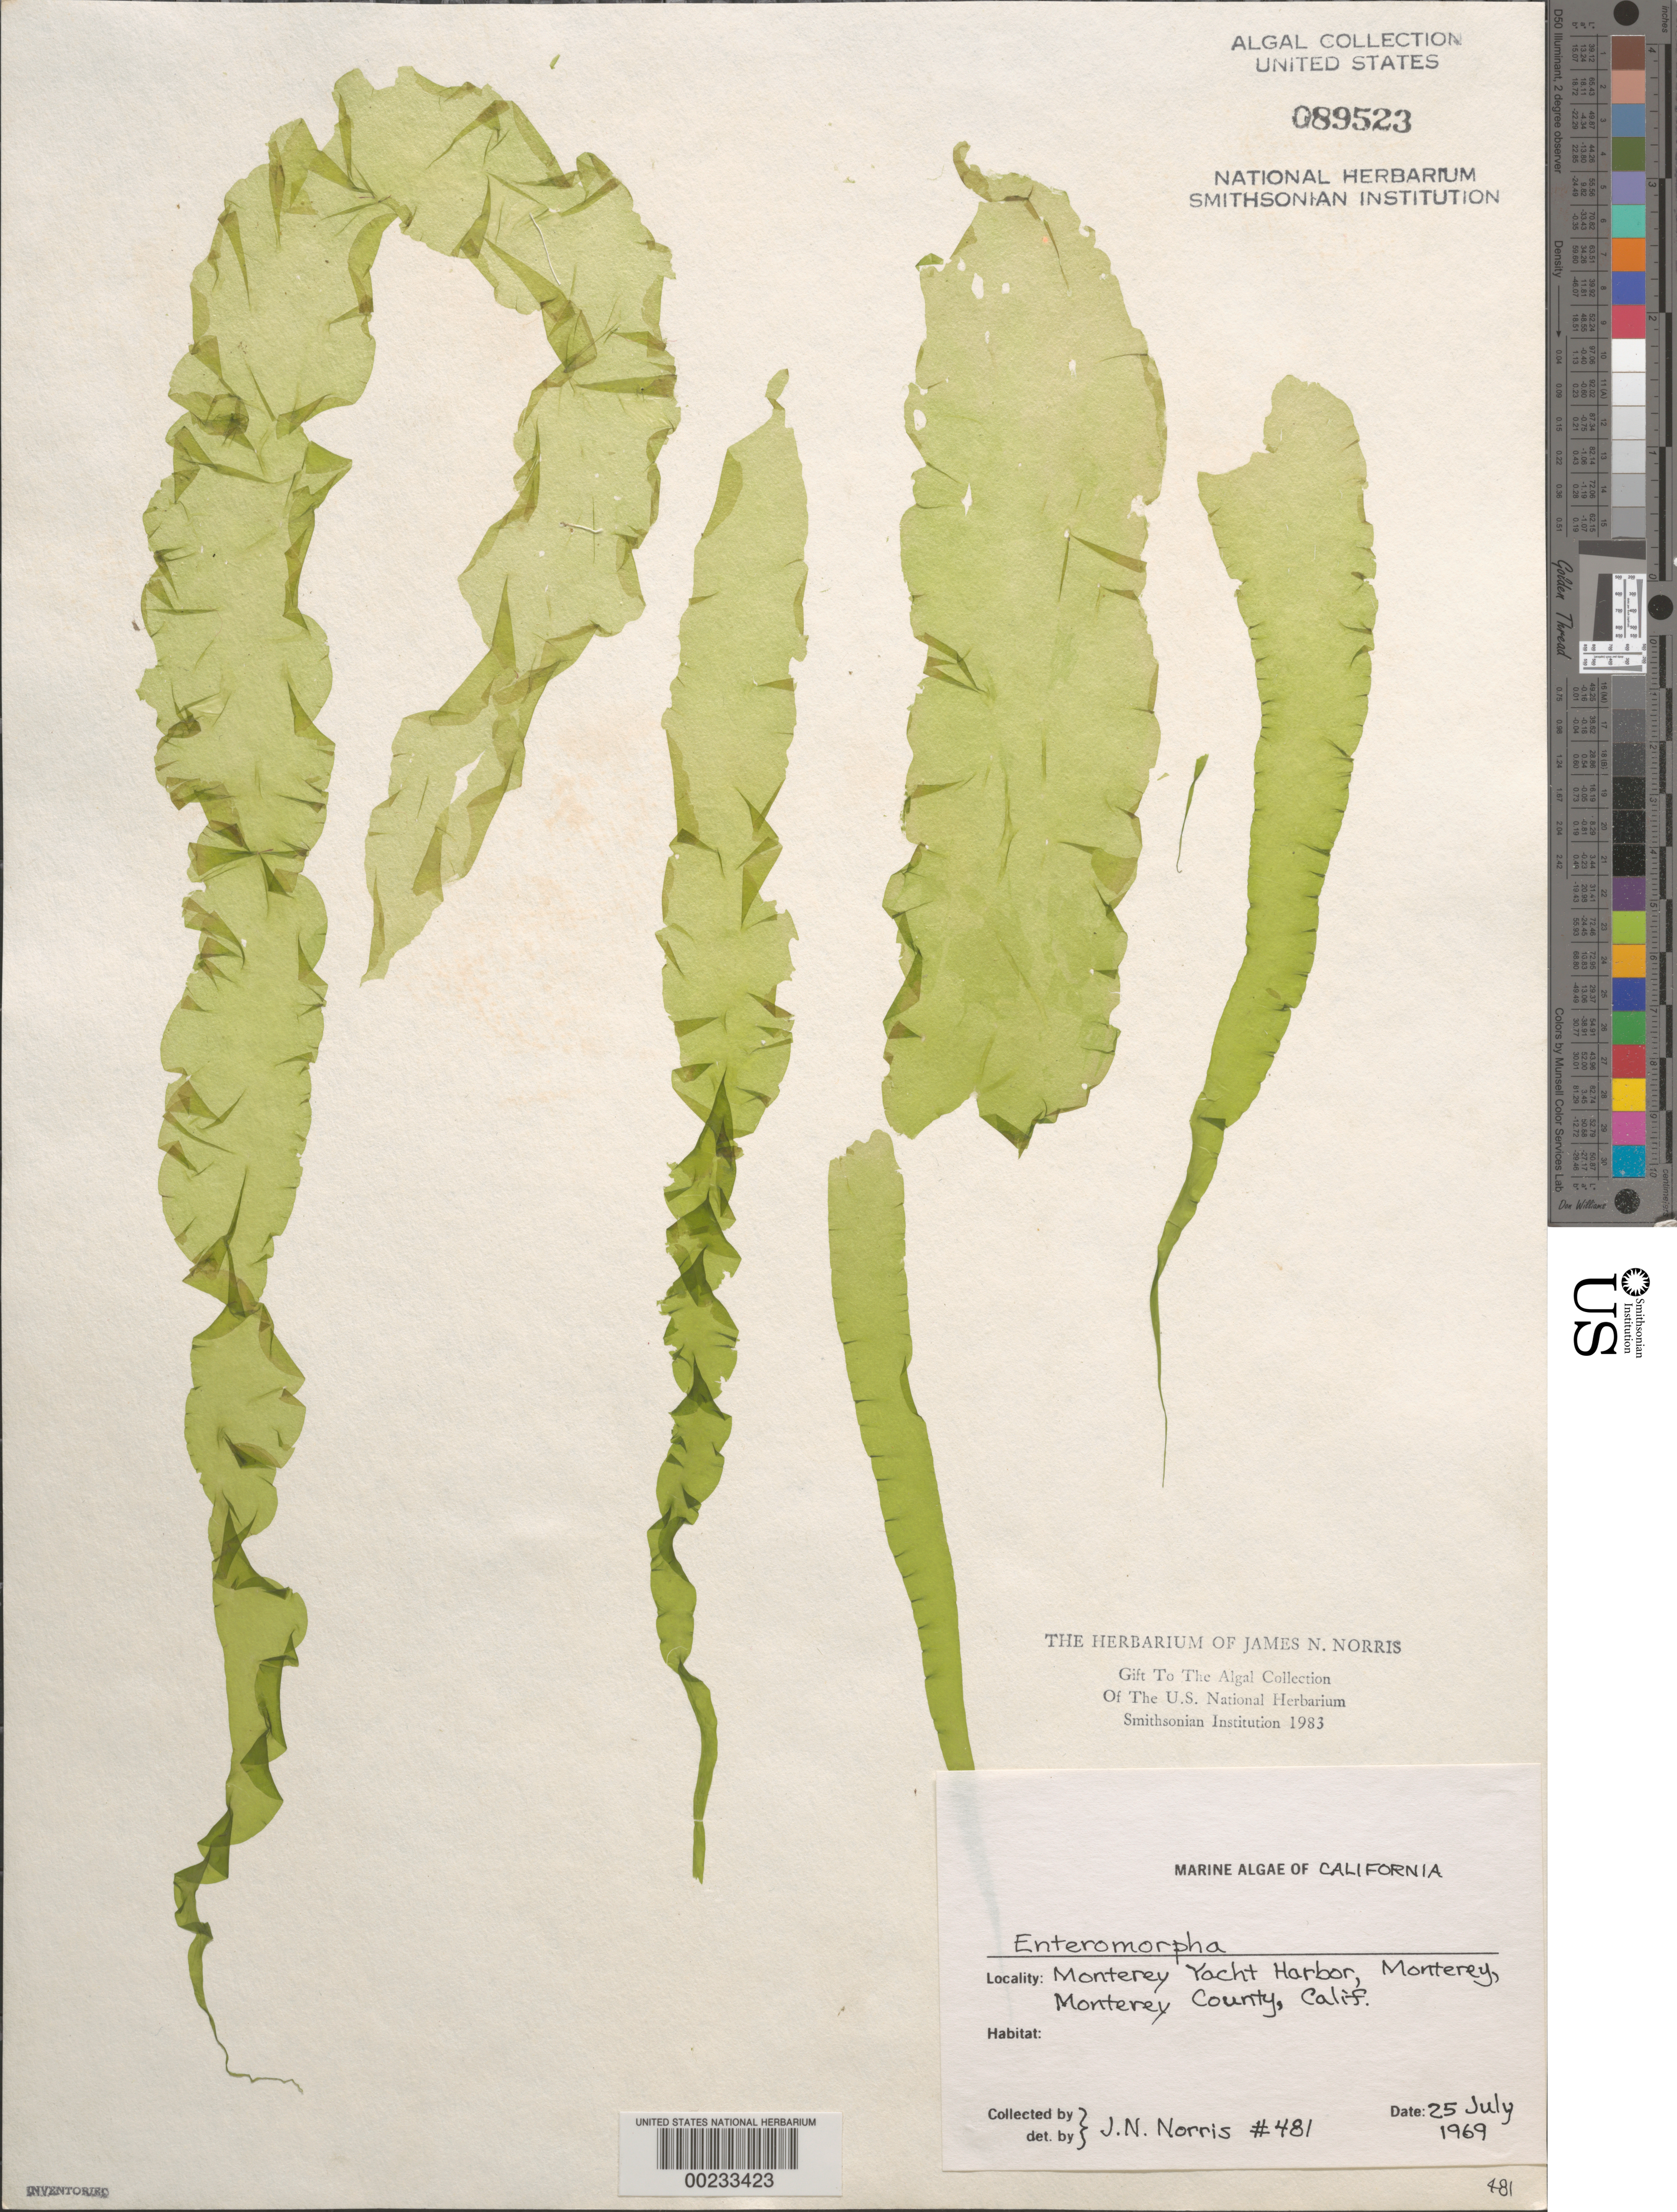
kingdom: Plantae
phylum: Chlorophyta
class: Ulvophyceae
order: Ulvales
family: Ulvaceae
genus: Ulva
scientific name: Ulva sp.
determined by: Algae name updating Project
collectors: J. N. Norris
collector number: JN-481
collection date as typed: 25 Jul 1969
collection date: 1969-07-25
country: United States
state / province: California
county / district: Monterey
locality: Monterey Yacht Harbor, Monterey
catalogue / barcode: US 89523